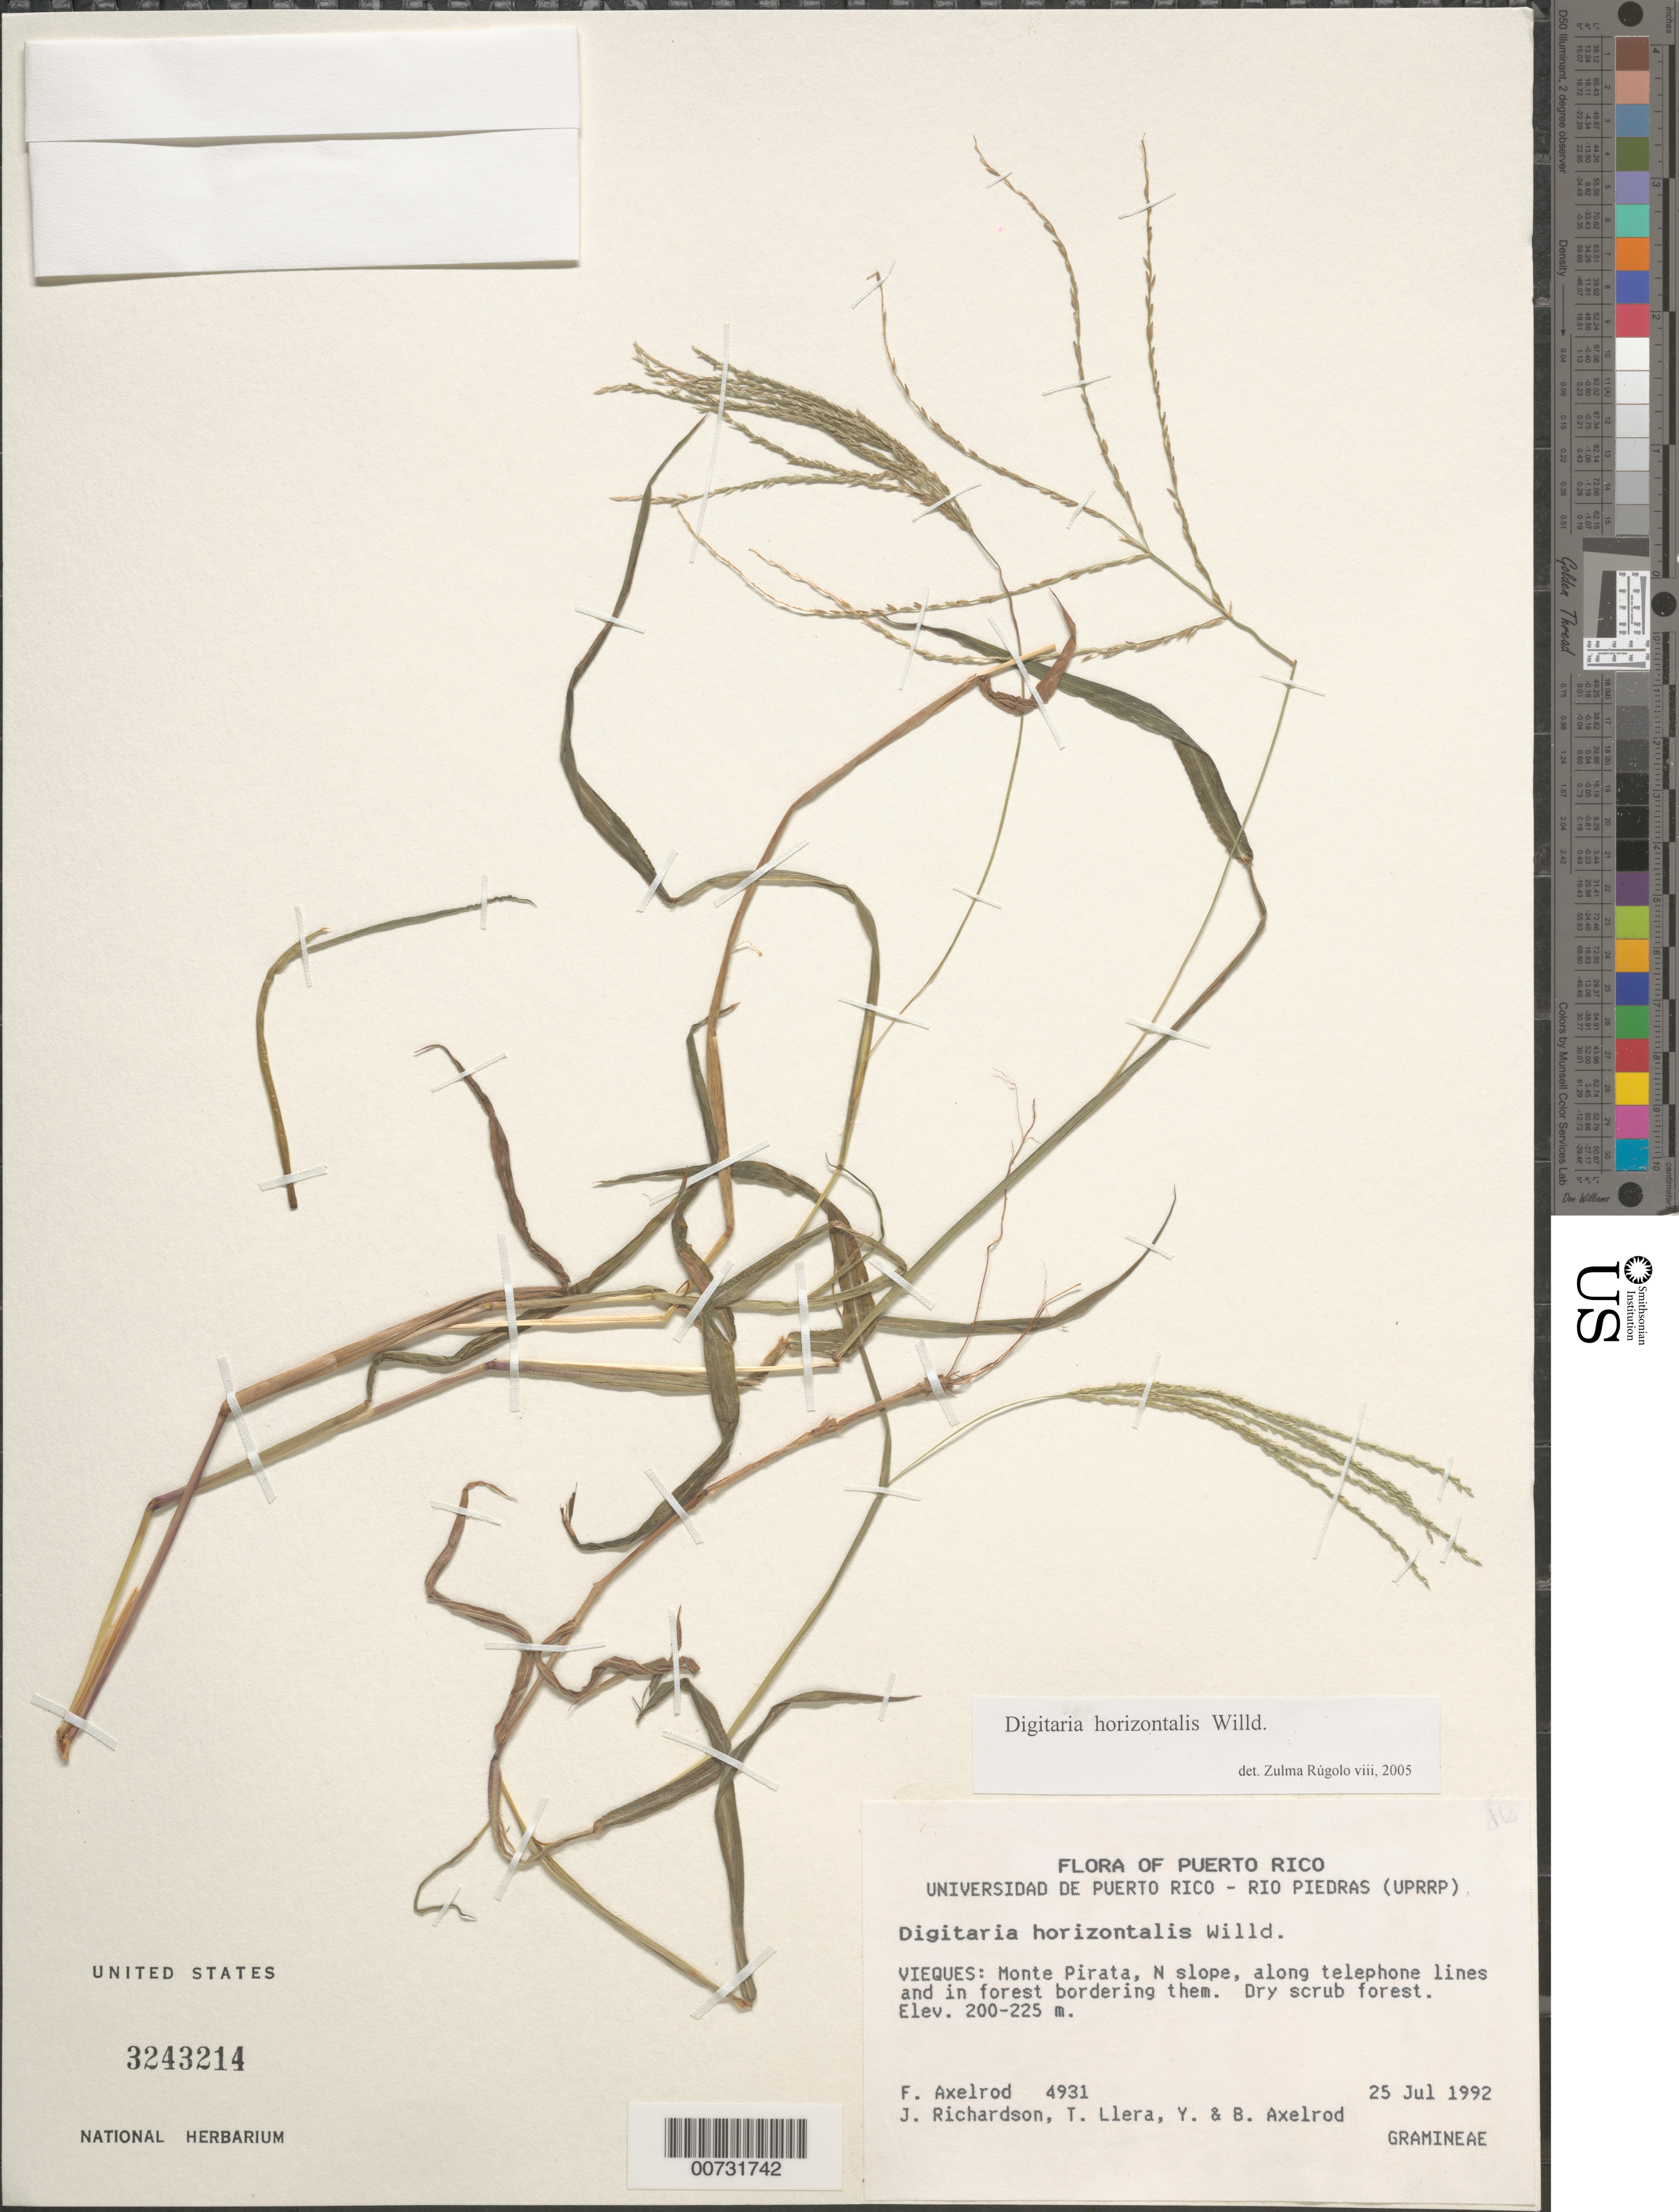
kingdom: Plantae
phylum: Tracheophyta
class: Liliopsida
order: Poales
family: Poaceae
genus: Digitaria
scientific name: Digitaria horizontalis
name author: Willd.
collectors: F. S. Axelrod, J. Richardson, T. Llera & B. Axelrod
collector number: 4931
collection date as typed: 25 Jul 1992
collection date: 1992-07-25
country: Puerto Rico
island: Vieques I.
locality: Monte Pirata, N slope, along telephone lines and in forest bordering them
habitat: Dry scrub forest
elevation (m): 200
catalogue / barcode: US 3243214